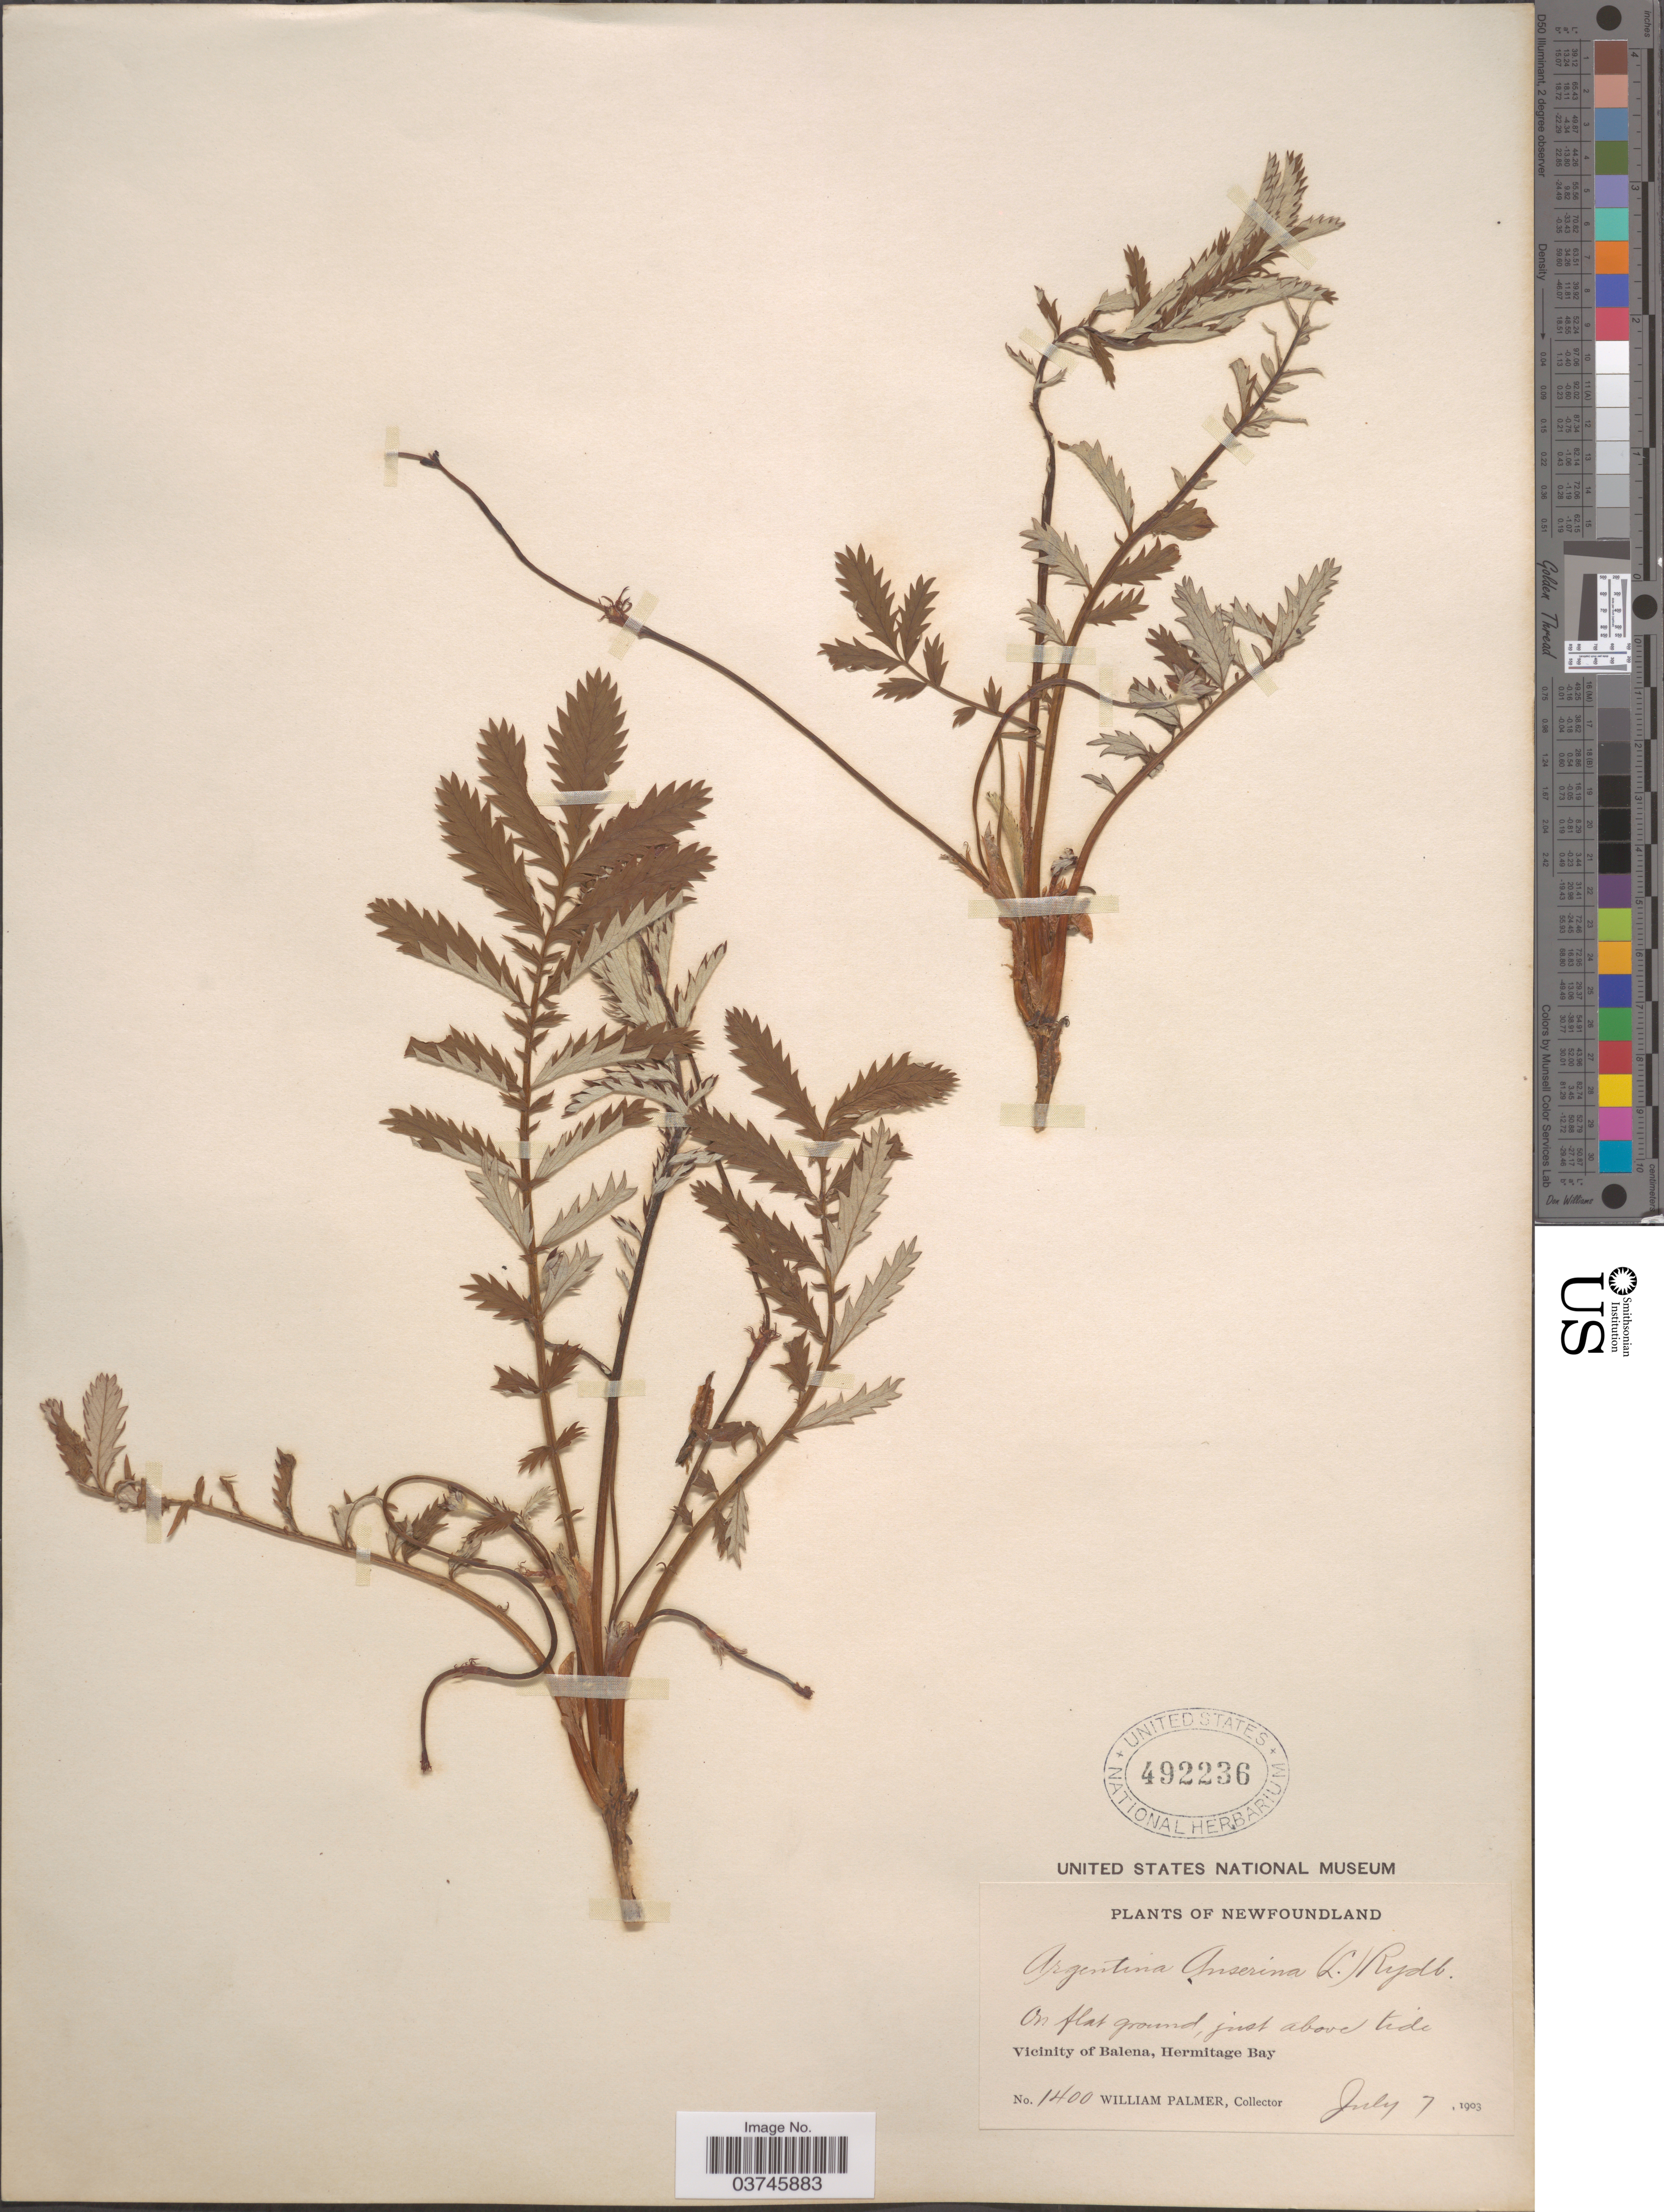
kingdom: Plantae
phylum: Tracheophyta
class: Magnoliopsida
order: Rosales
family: Rosaceae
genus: Argentina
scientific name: Argentina anserina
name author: (L.) Rydb.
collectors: W. Palmer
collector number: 1400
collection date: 1903-07-07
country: Canada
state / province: Newfoundland and Labrador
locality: Viicnity of Balena, Hermitage Bay.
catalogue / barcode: US 492236